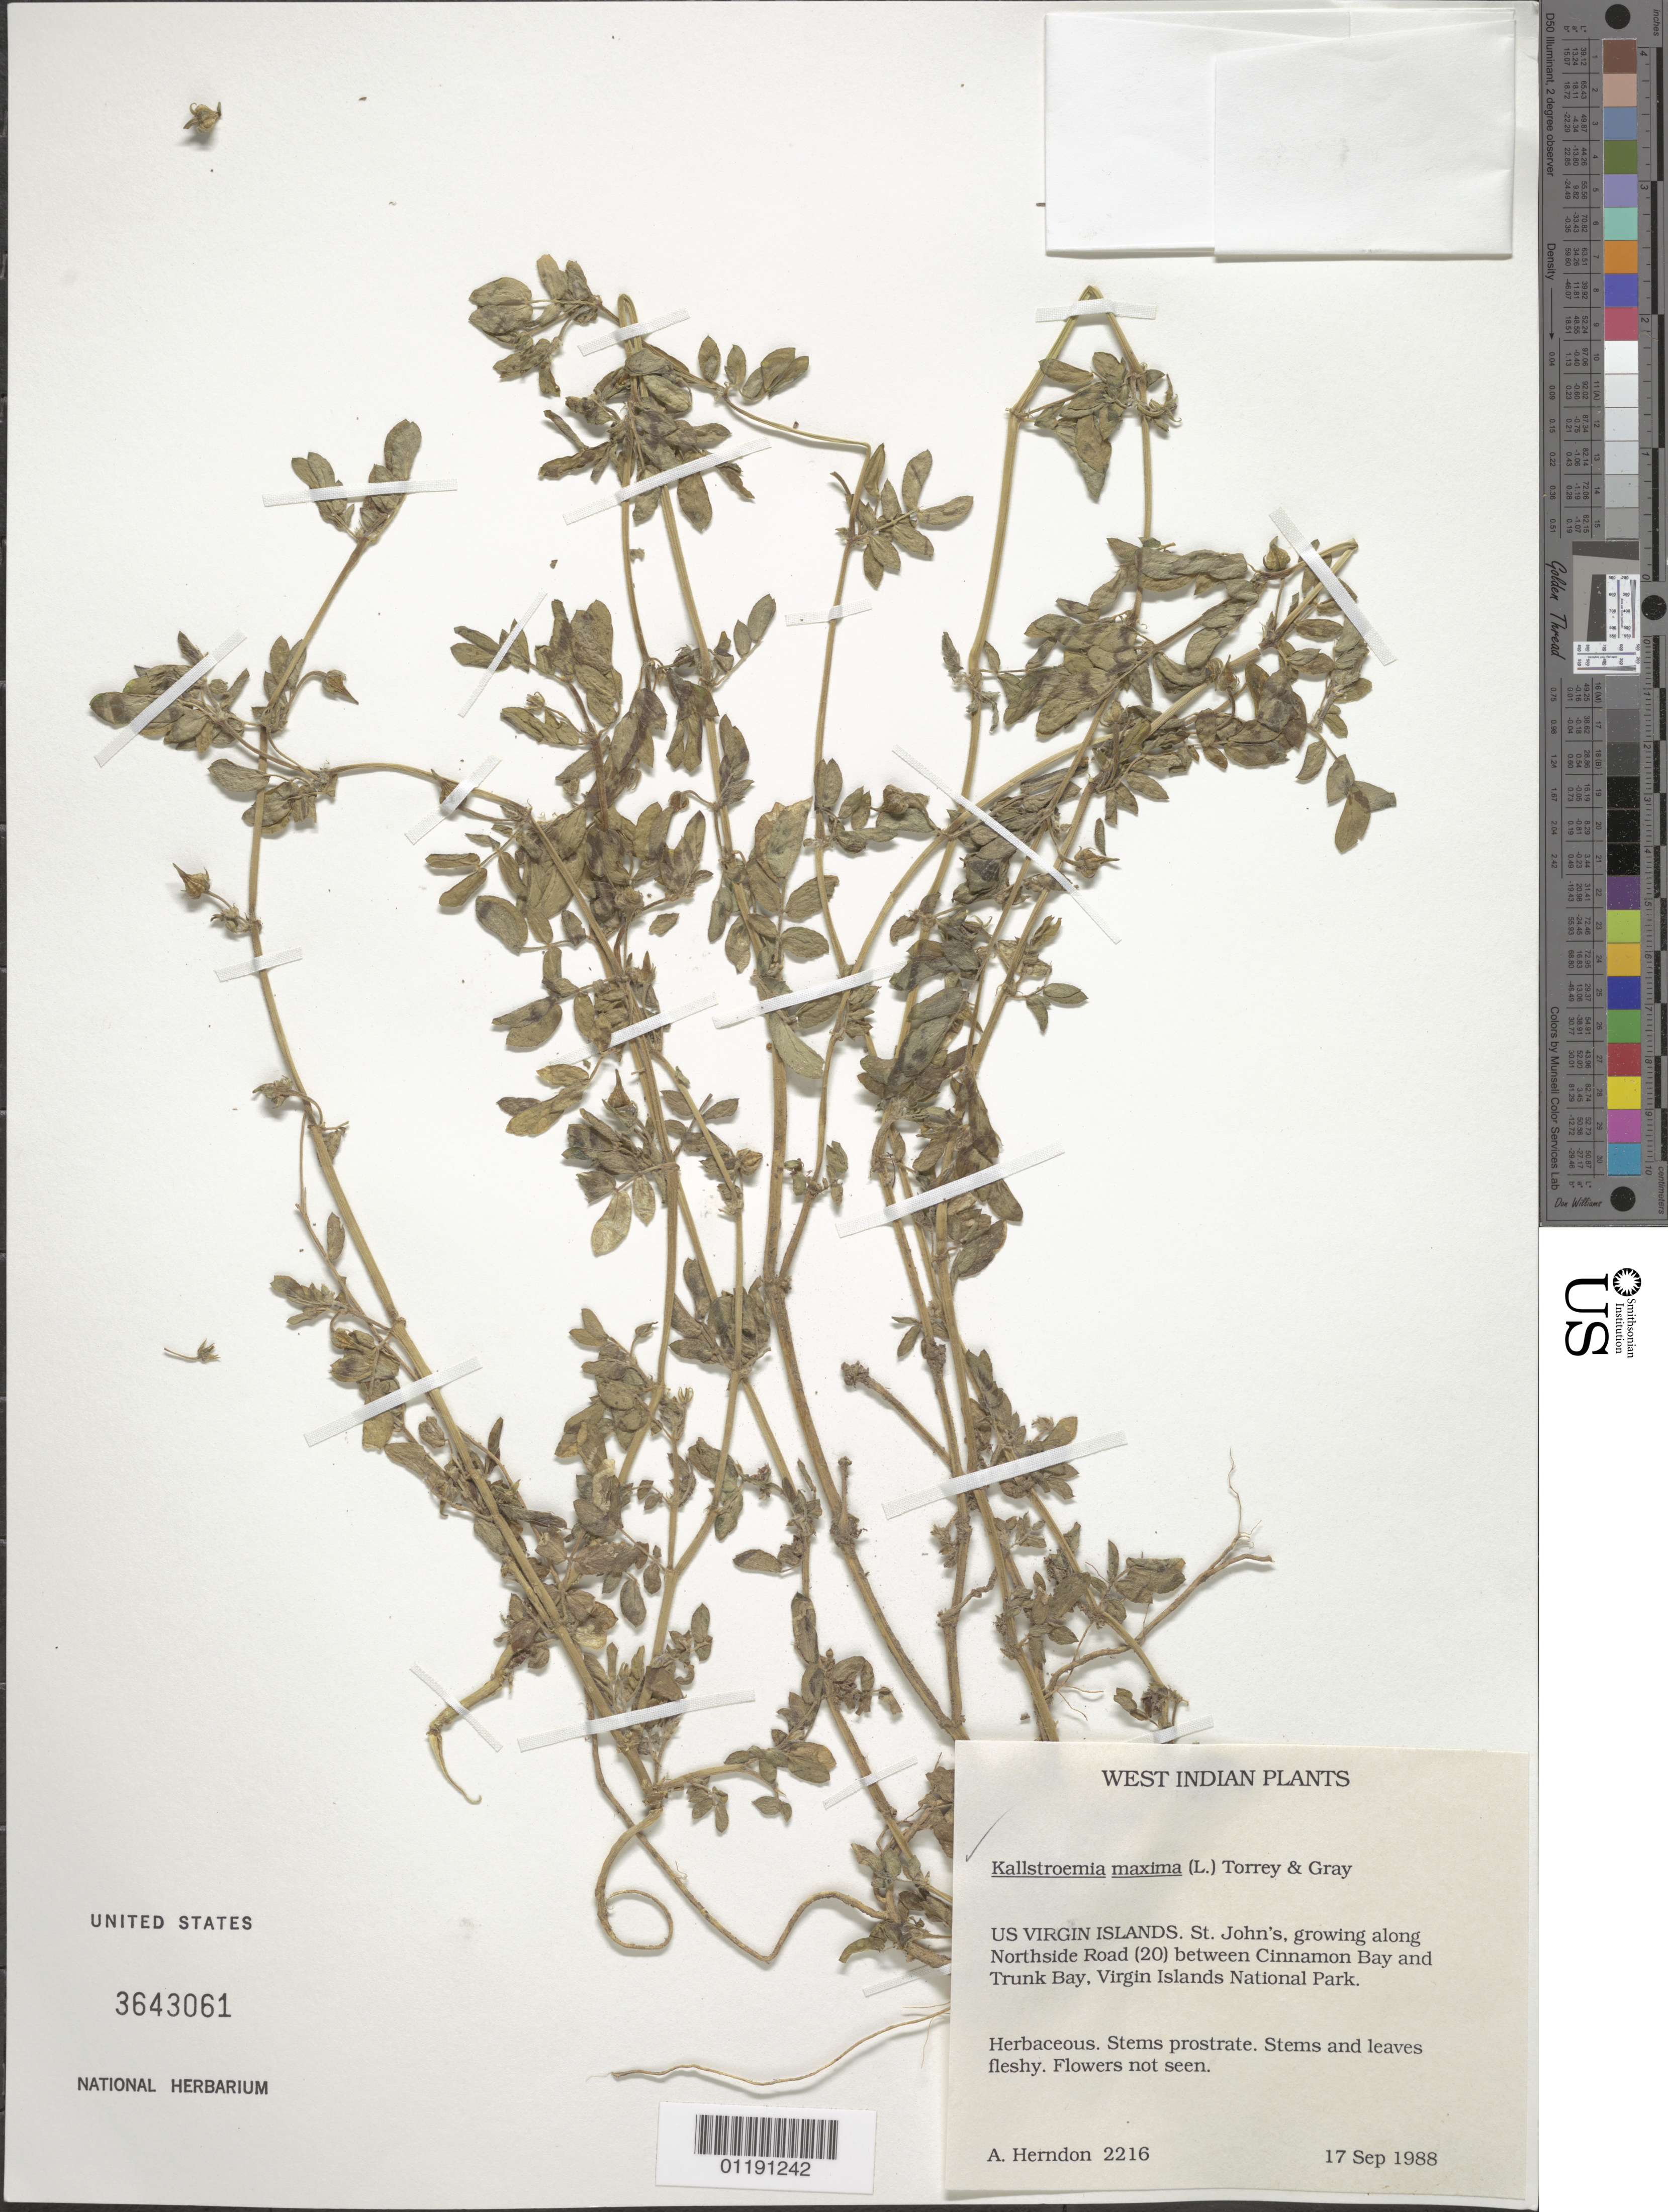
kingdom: Plantae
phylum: Tracheophyta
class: Magnoliopsida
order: Zygophyllales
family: Zygophyllaceae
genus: Kallstroemia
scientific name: Kallstroemia maxima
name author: (L.) Hook. & Arn.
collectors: A. Herndon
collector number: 2216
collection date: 1988-09-17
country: U.S. Virgin Islands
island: St. John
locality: Growing along Northside Road (20) between Cinnamon Bay and Trunk Bay, Virgin Islands National Park.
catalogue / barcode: US 3643061